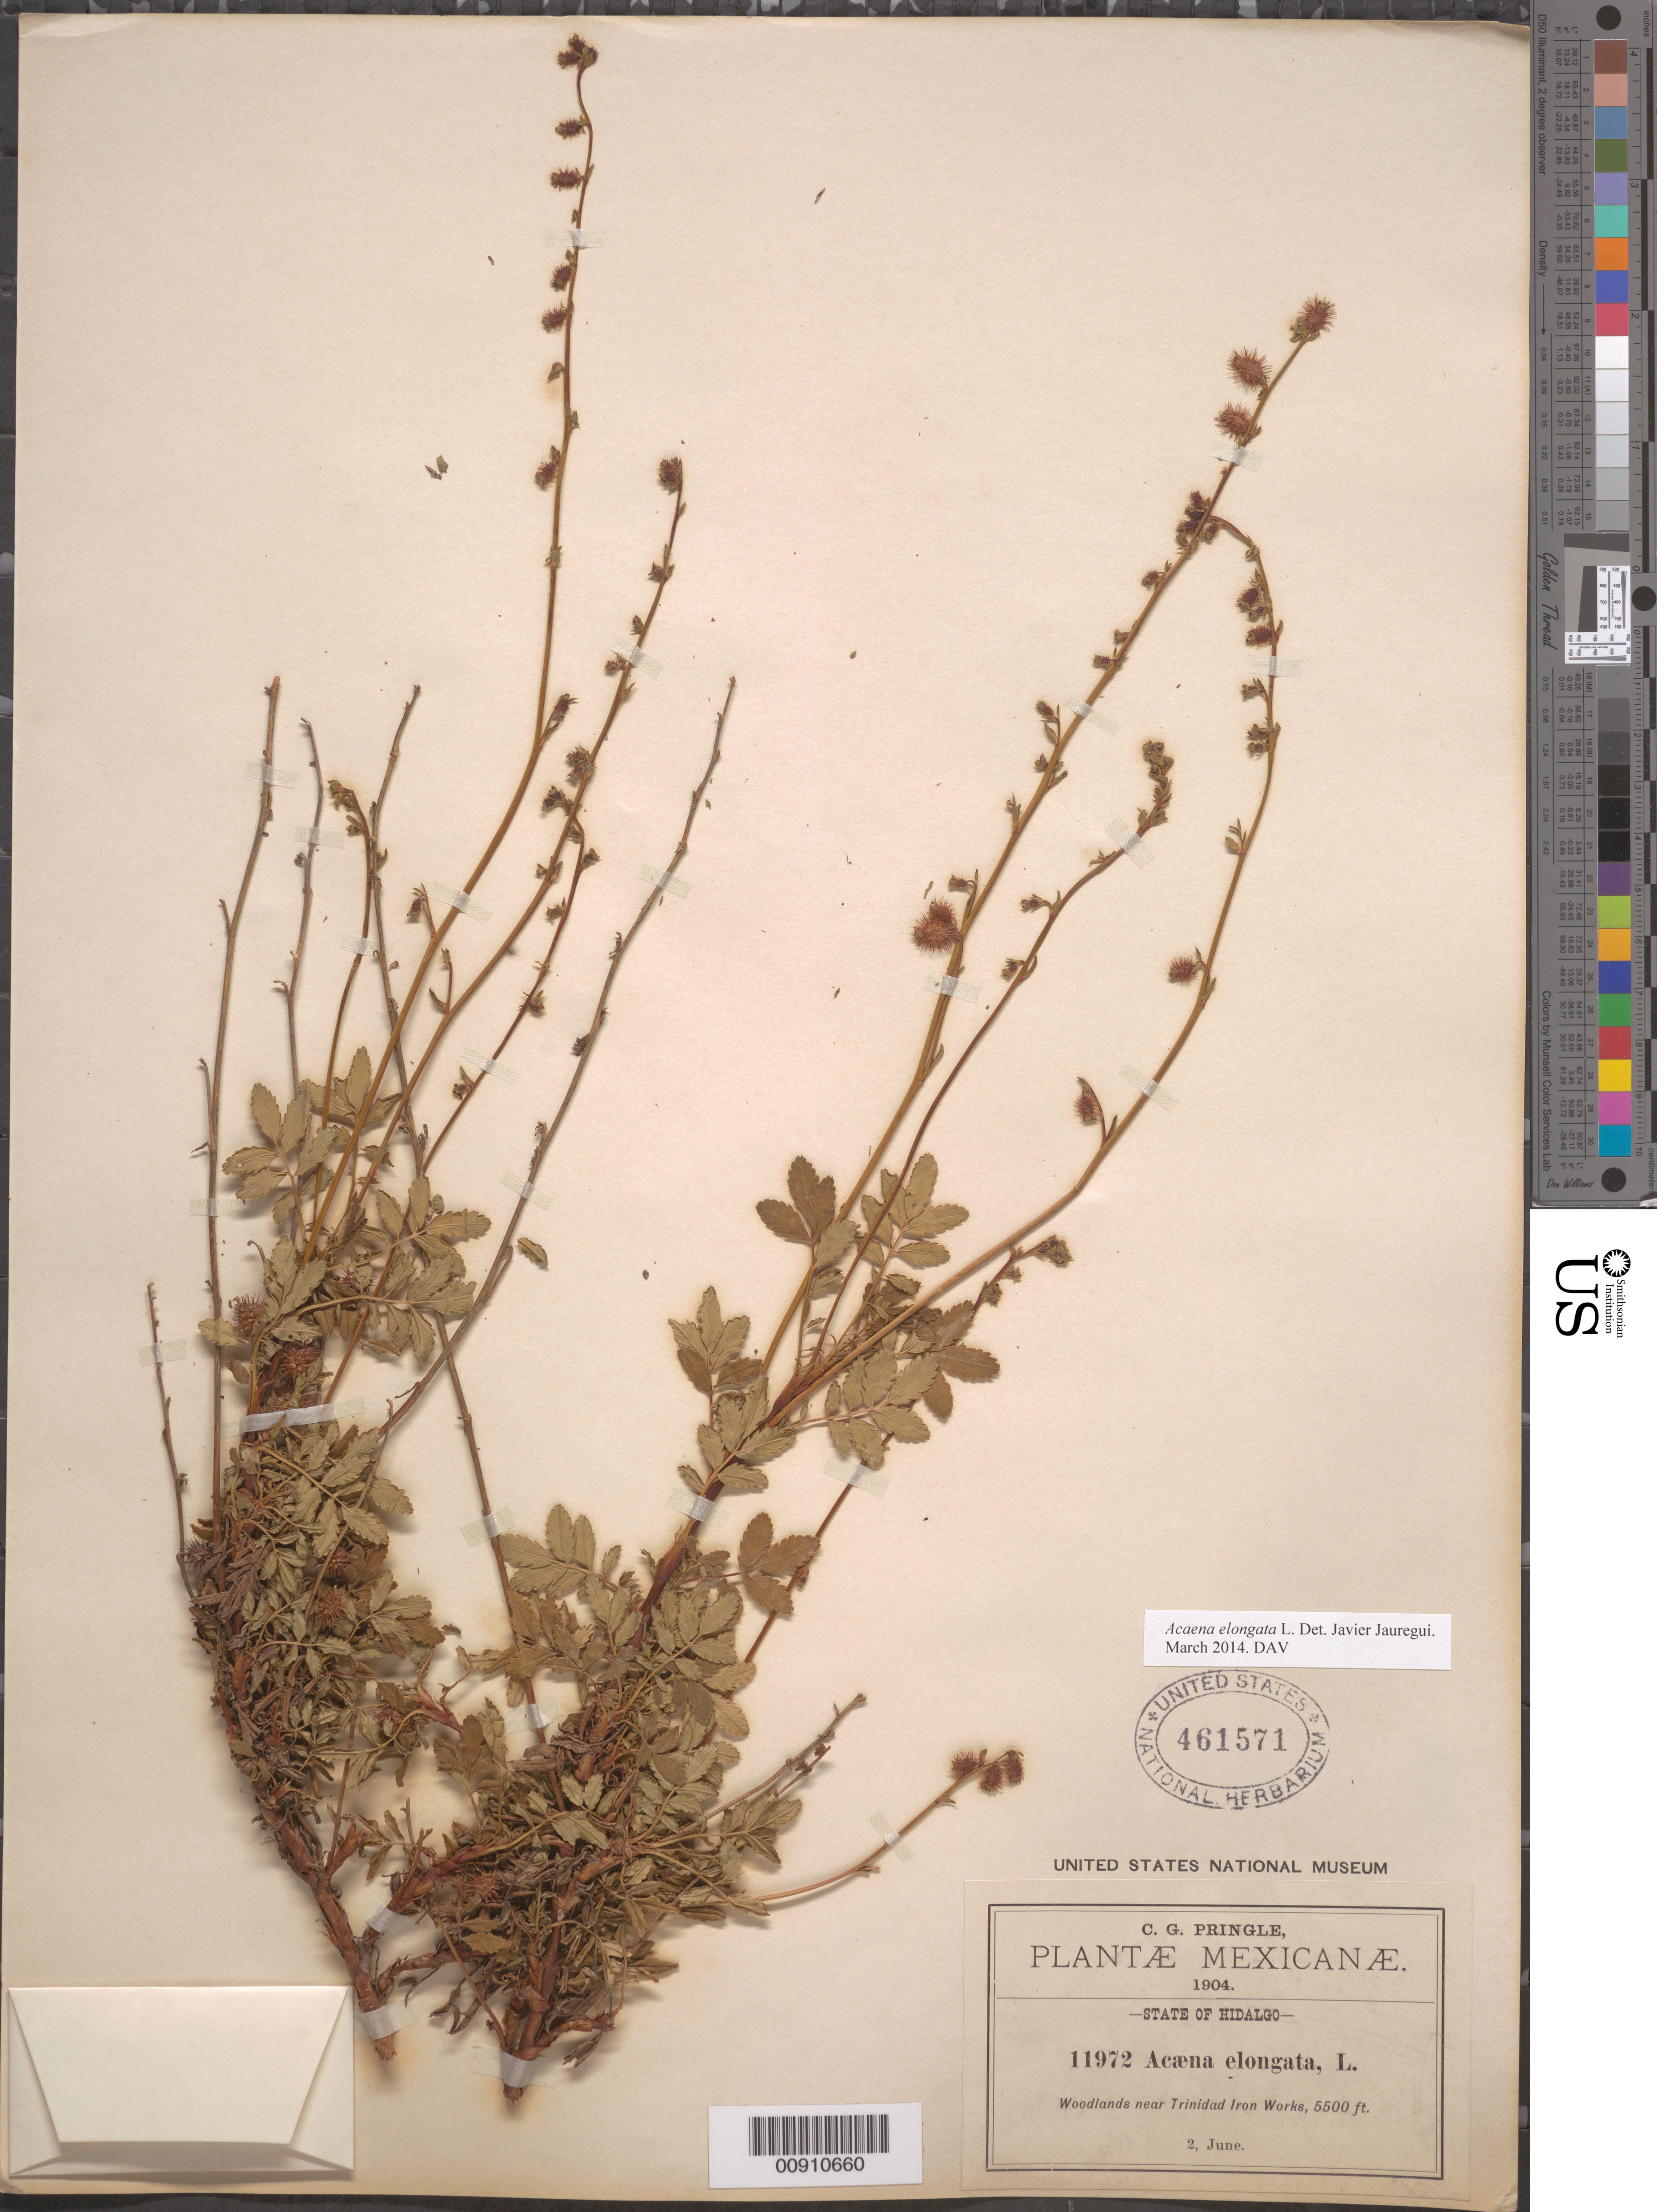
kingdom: Plantae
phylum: Tracheophyta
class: Magnoliopsida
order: Rosales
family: Rosaceae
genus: Acaena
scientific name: Acaena elongata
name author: L.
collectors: C. G. Pringle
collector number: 11972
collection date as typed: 02 Jun 1904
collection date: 1904-06-02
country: Mexico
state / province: Hidalgo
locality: Near Trinidad Iron Works, State of Hidalgo.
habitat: Woodlands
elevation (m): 1676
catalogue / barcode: US 461571